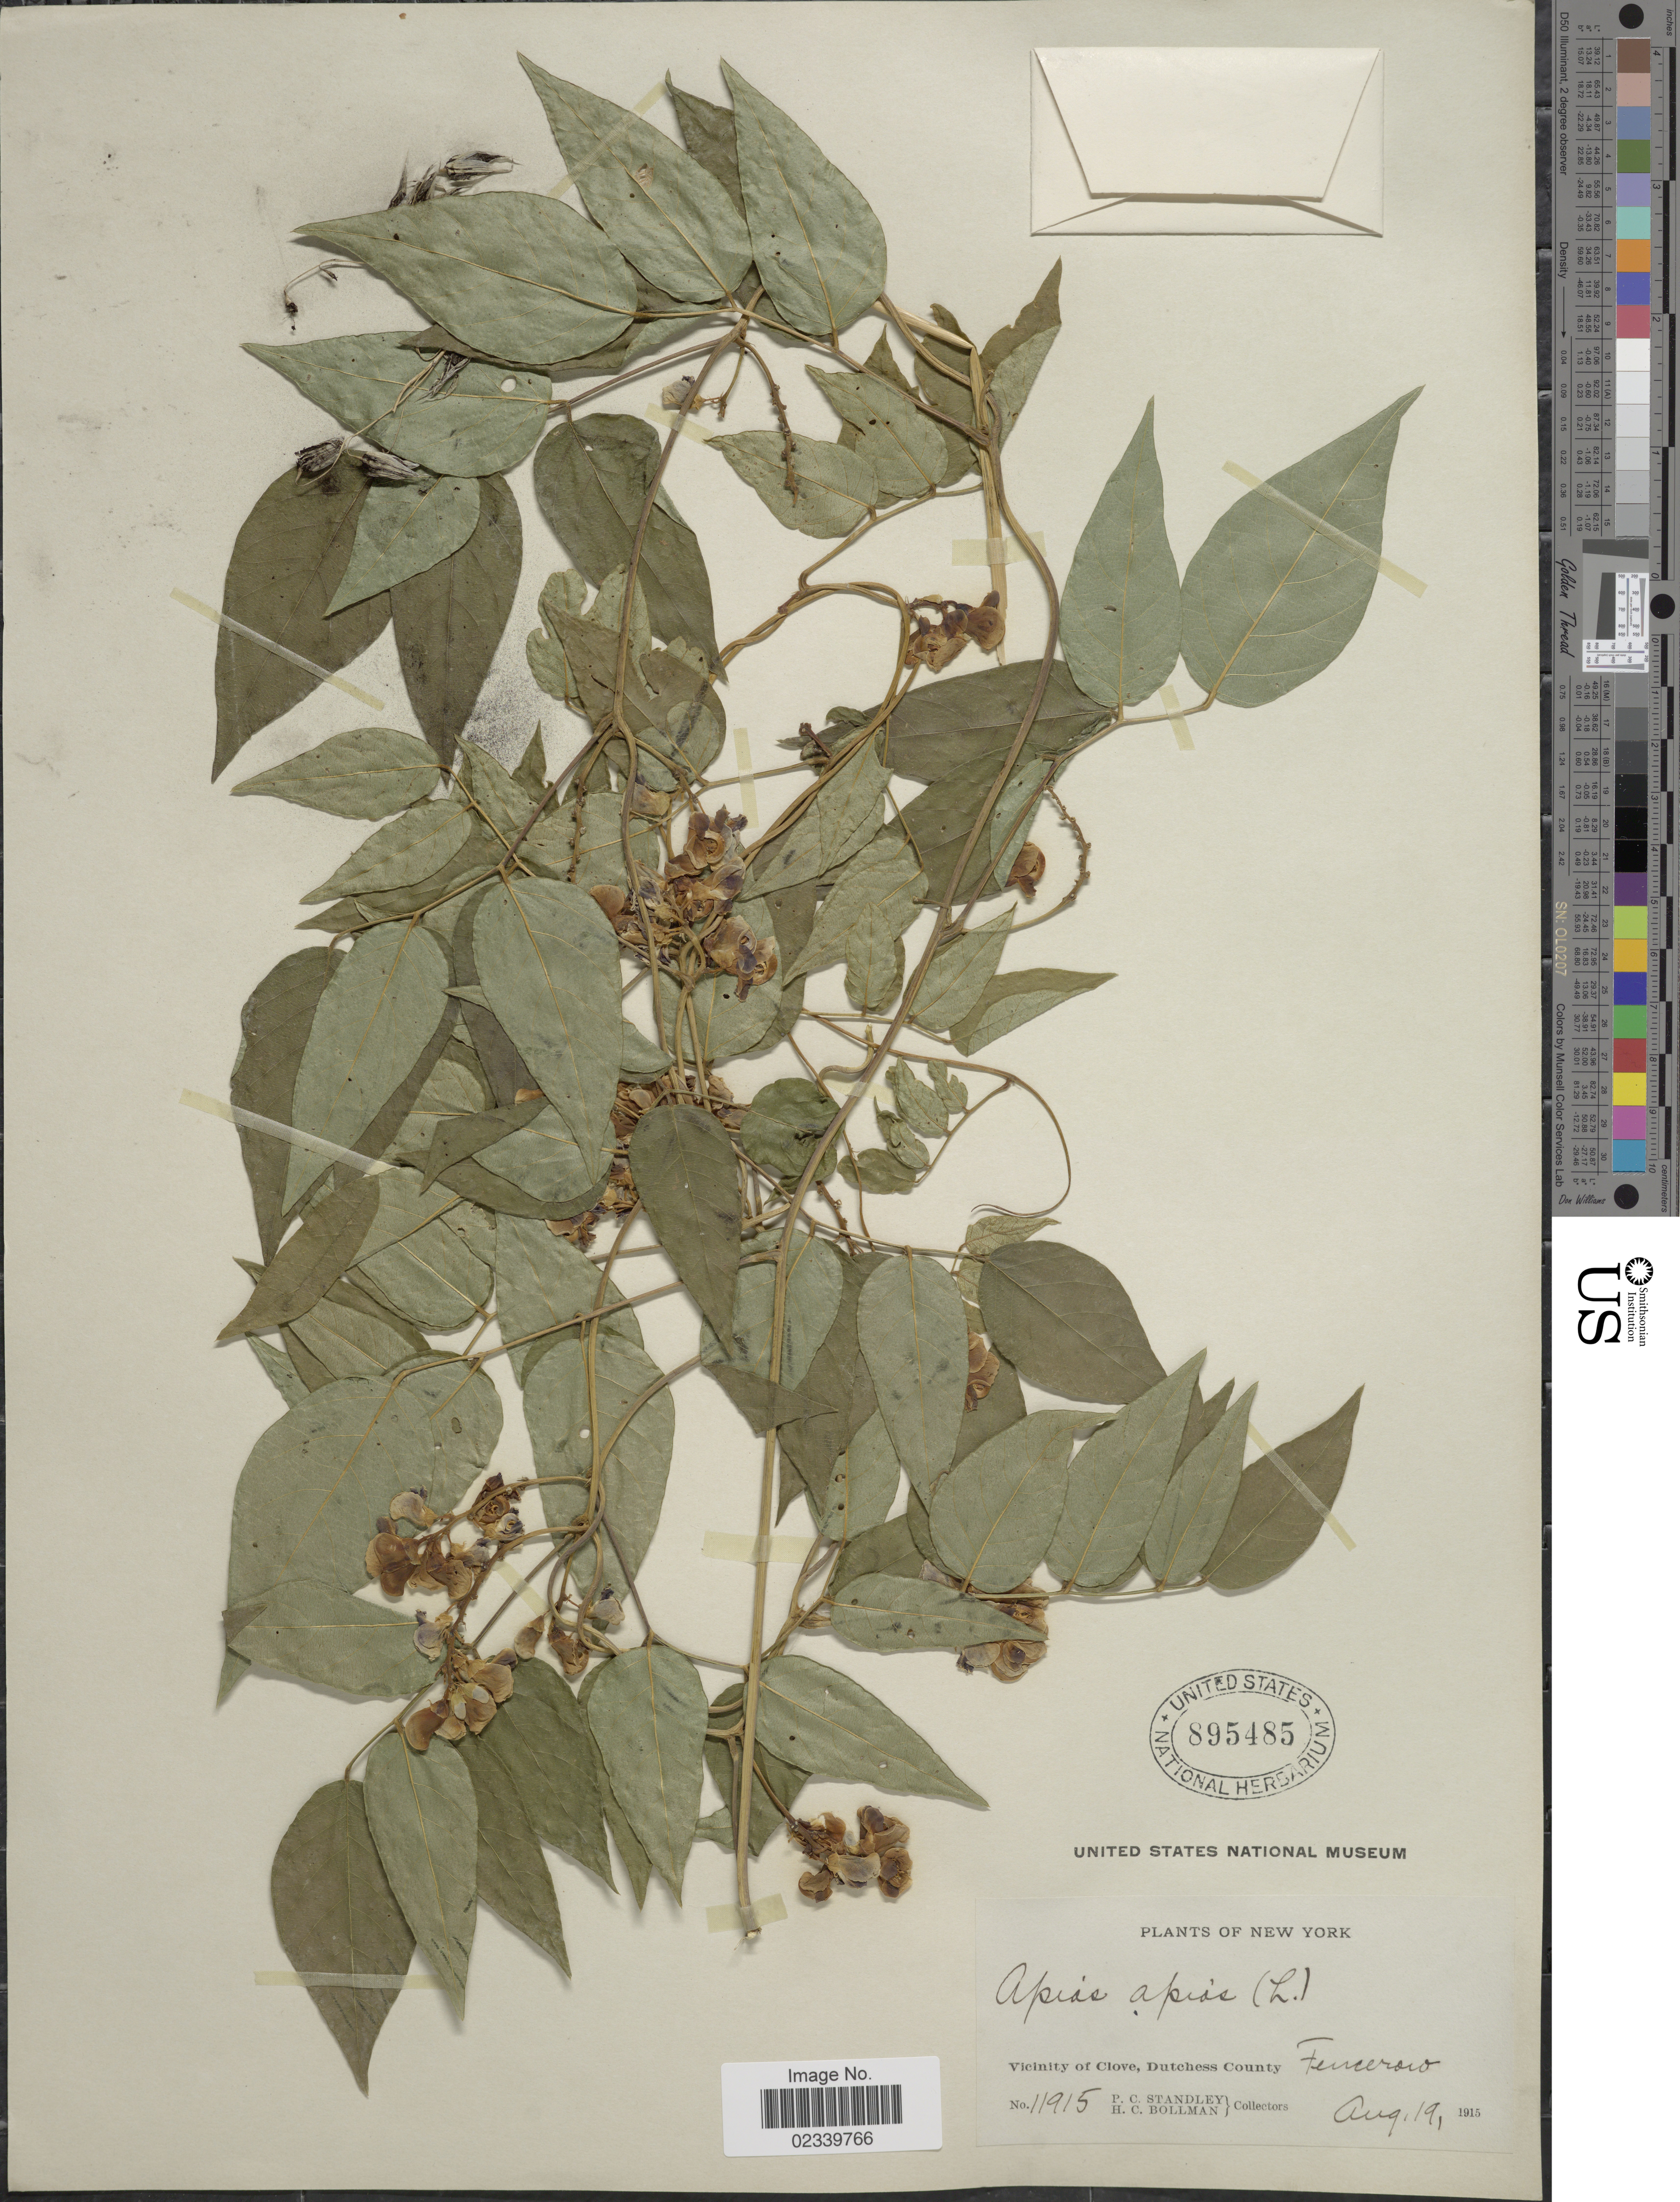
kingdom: Plantae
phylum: Tracheophyta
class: Magnoliopsida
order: Fabales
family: Fabaceae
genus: Apios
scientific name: Apios americana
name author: Medik.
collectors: P. C. Standley & H. C. Bollman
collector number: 11915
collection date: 1915-08-19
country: United States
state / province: New York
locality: Vicinity of Clove, Dutchess County, Fencerow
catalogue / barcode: US 895485